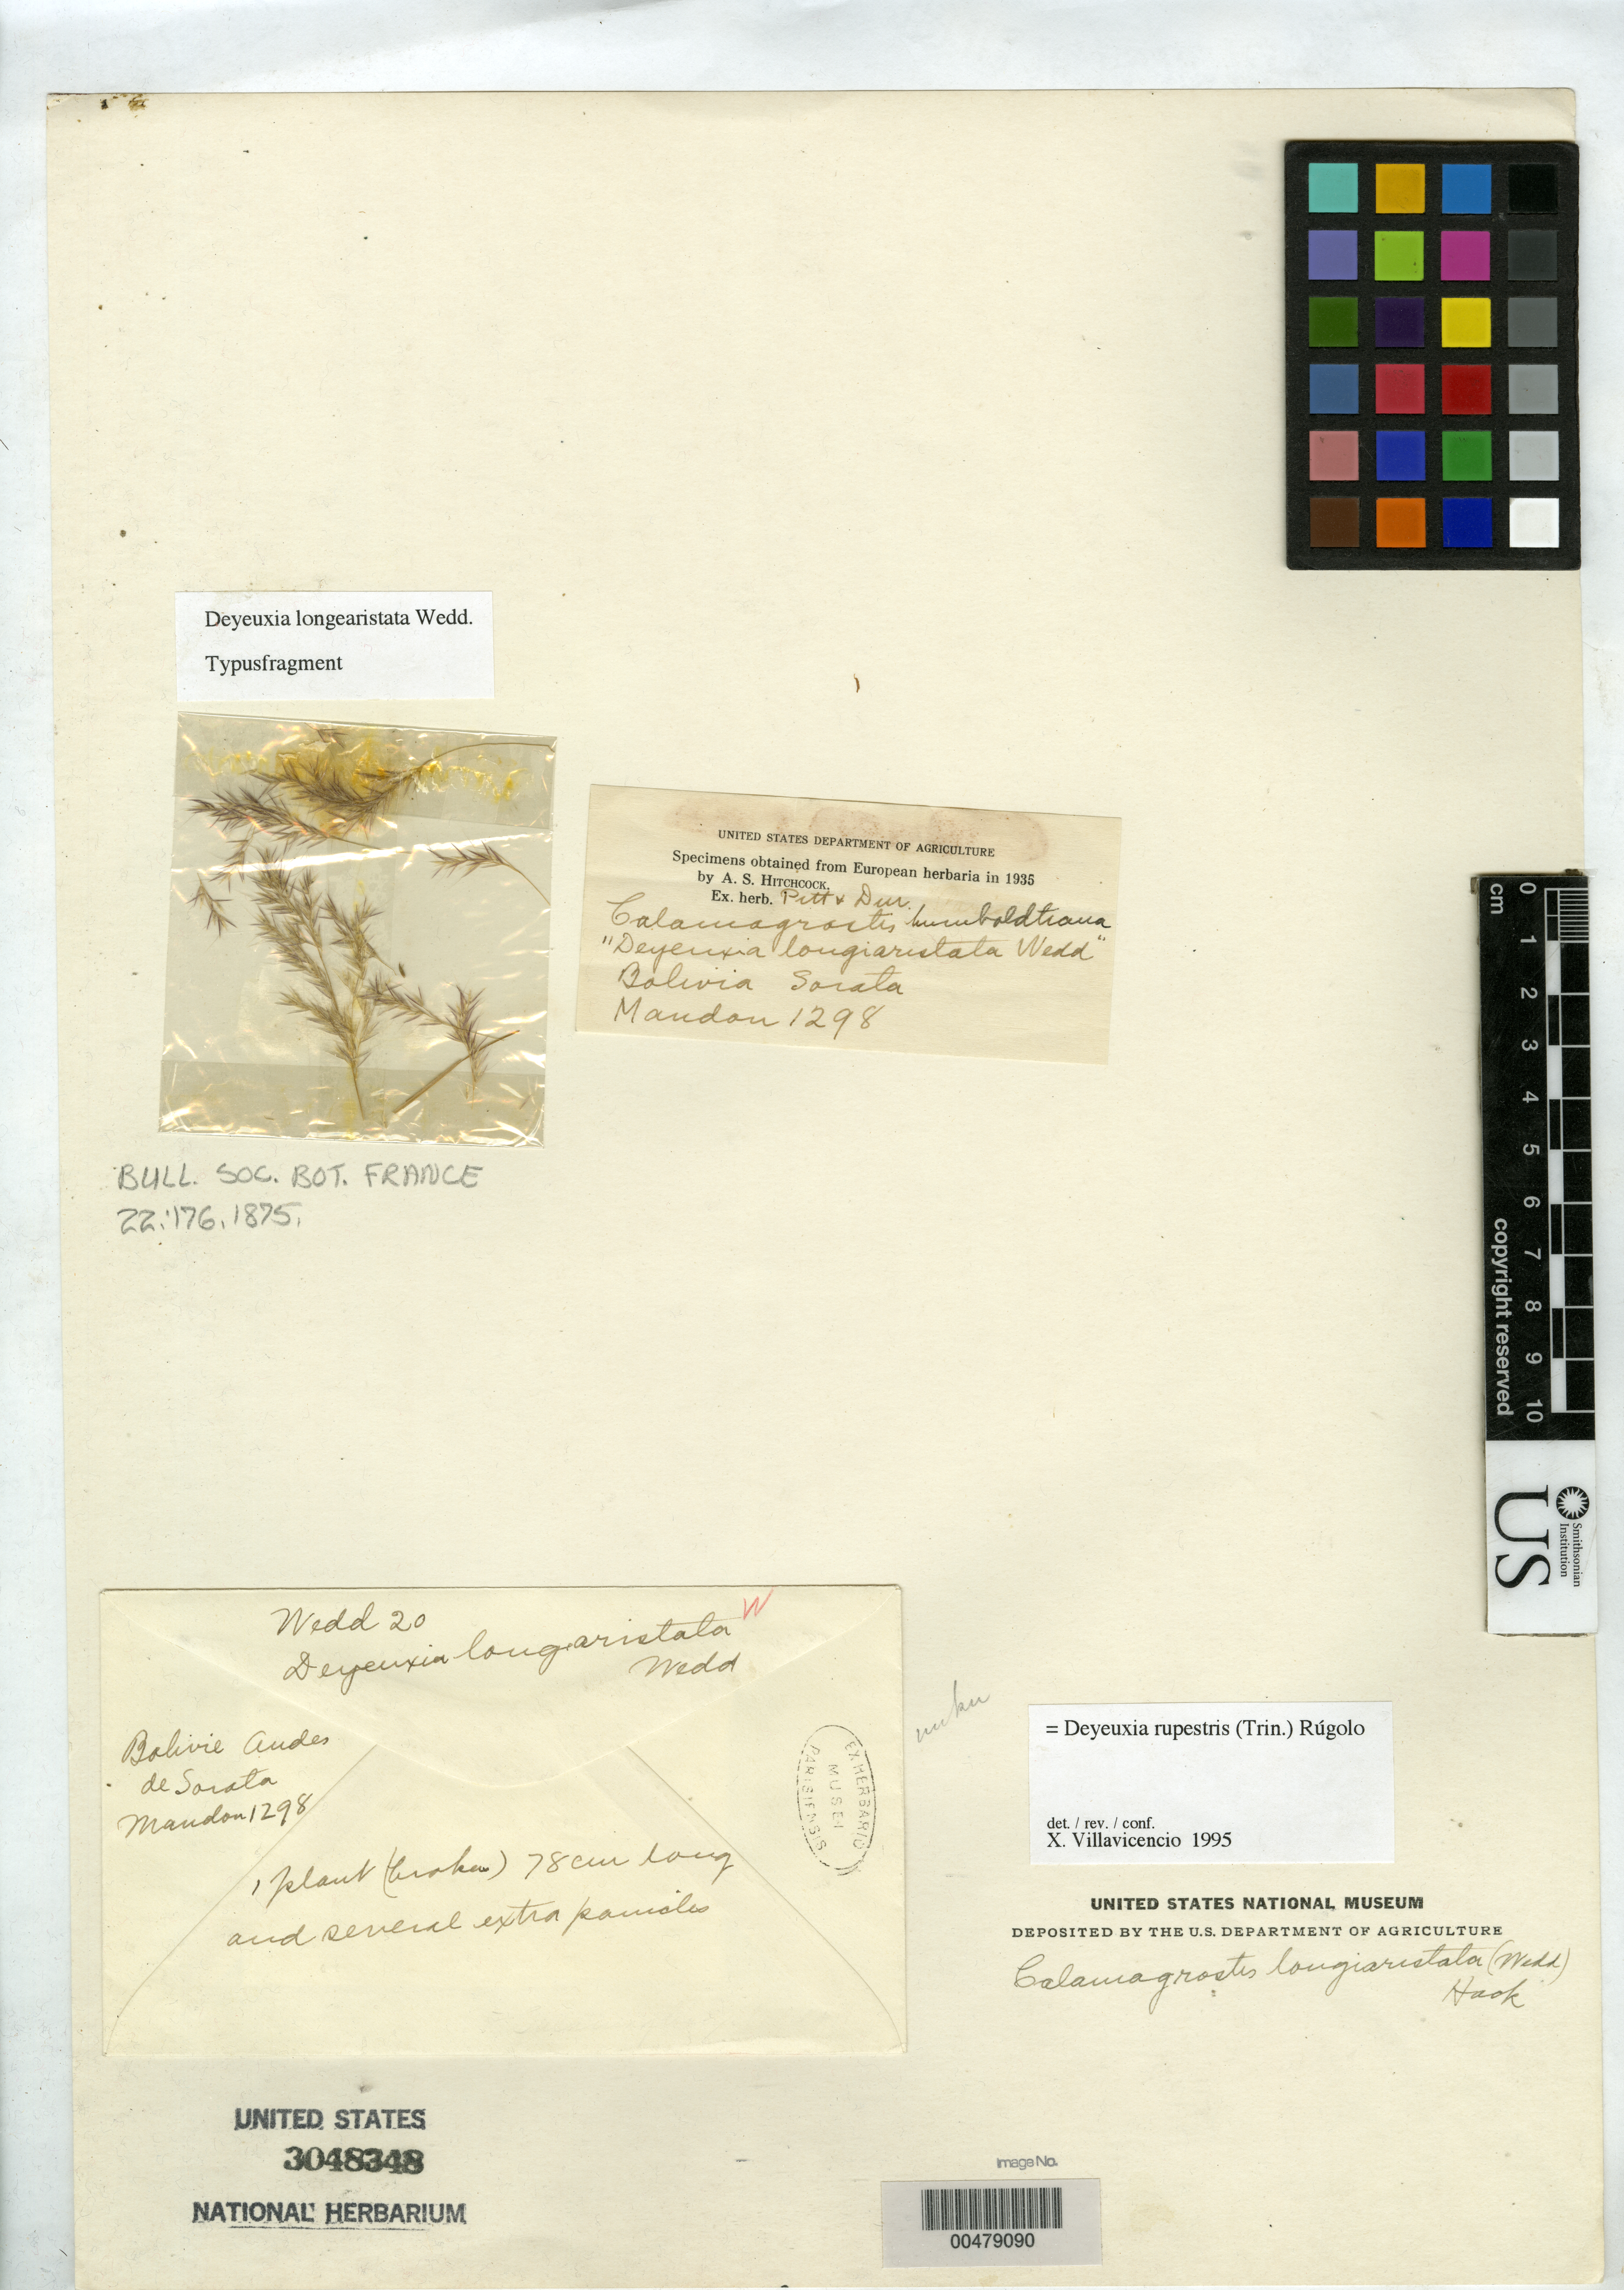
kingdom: Plantae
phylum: Tracheophyta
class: Liliopsida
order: Poales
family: Poaceae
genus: Deyeuxia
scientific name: Deyeuxia longearistata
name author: Wedd.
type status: Type Fragment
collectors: G. Mandon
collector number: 1298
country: Bolivia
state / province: La Paz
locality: Andes de Sorata.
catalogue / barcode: US 3048348